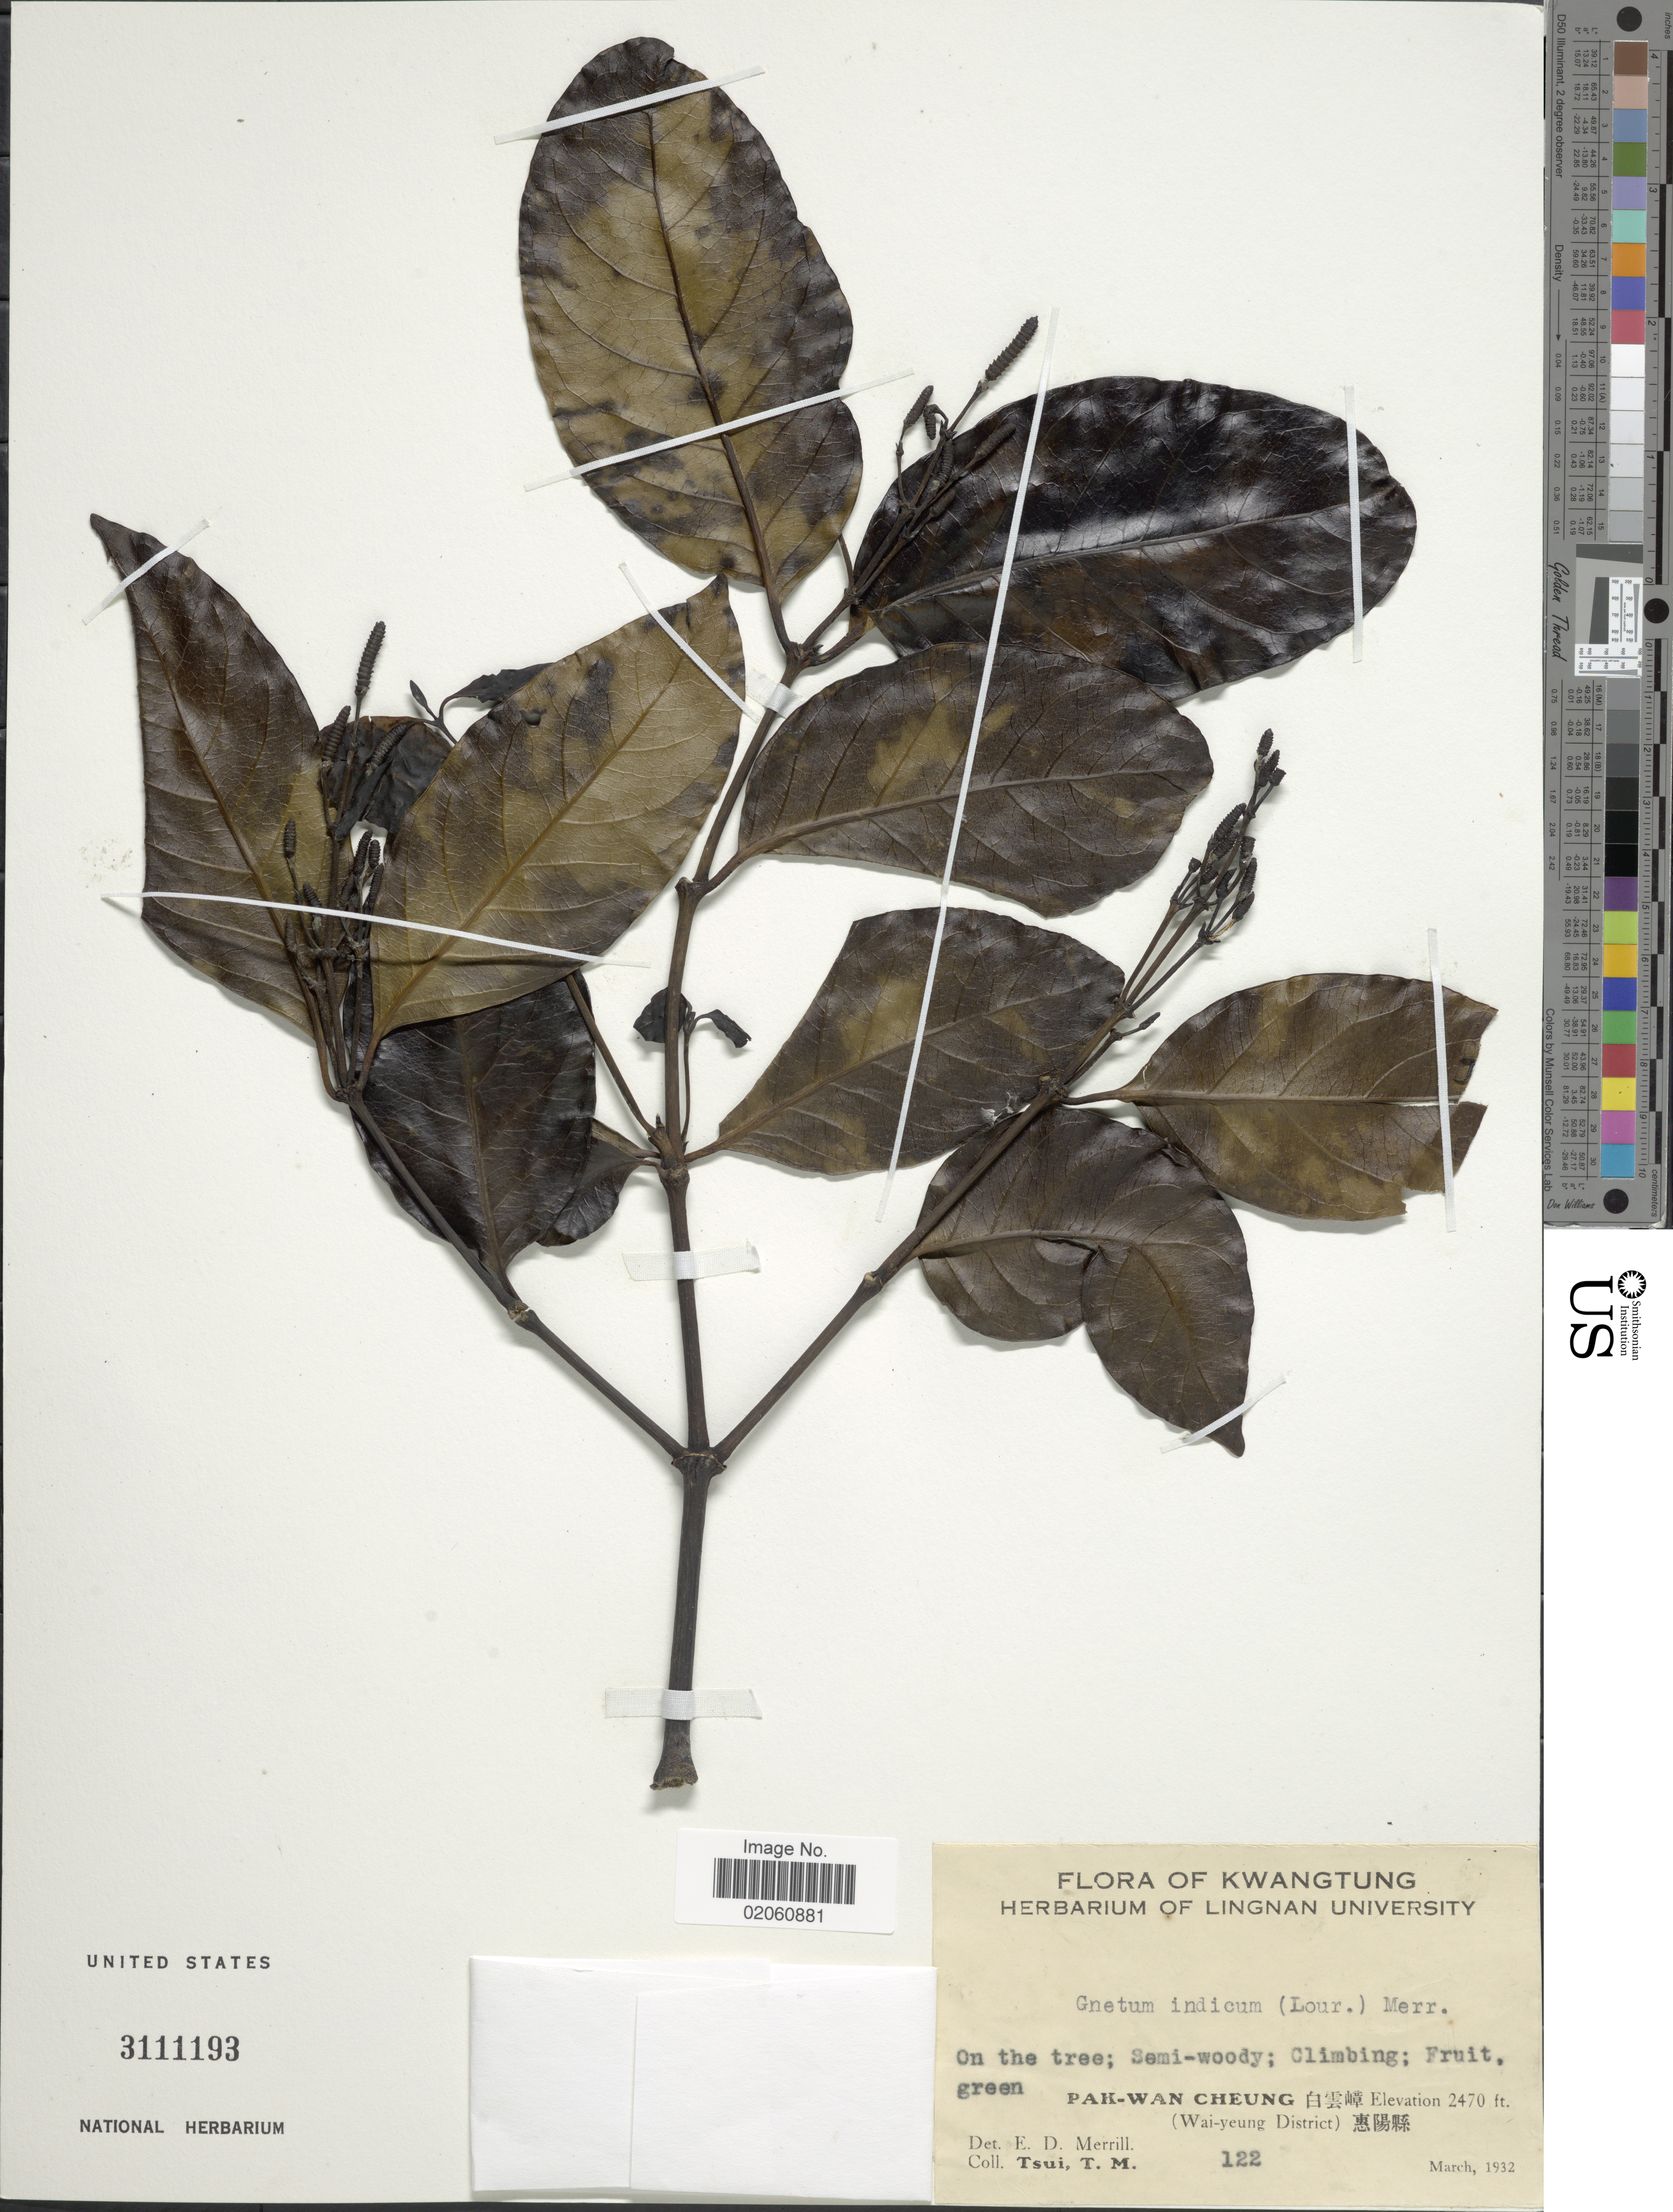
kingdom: Plantae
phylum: Tracheophyta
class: Gnetopsida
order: Gnetales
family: Gnetaceae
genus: Gnetum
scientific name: Gnetum indicum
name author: (Lour.) Merr.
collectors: T. Tsui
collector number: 122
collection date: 1932-03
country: China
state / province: Guangdong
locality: Kwangtung, Pak-Wan Cheung (Wai-yeung District)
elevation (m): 753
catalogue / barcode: US 3111193